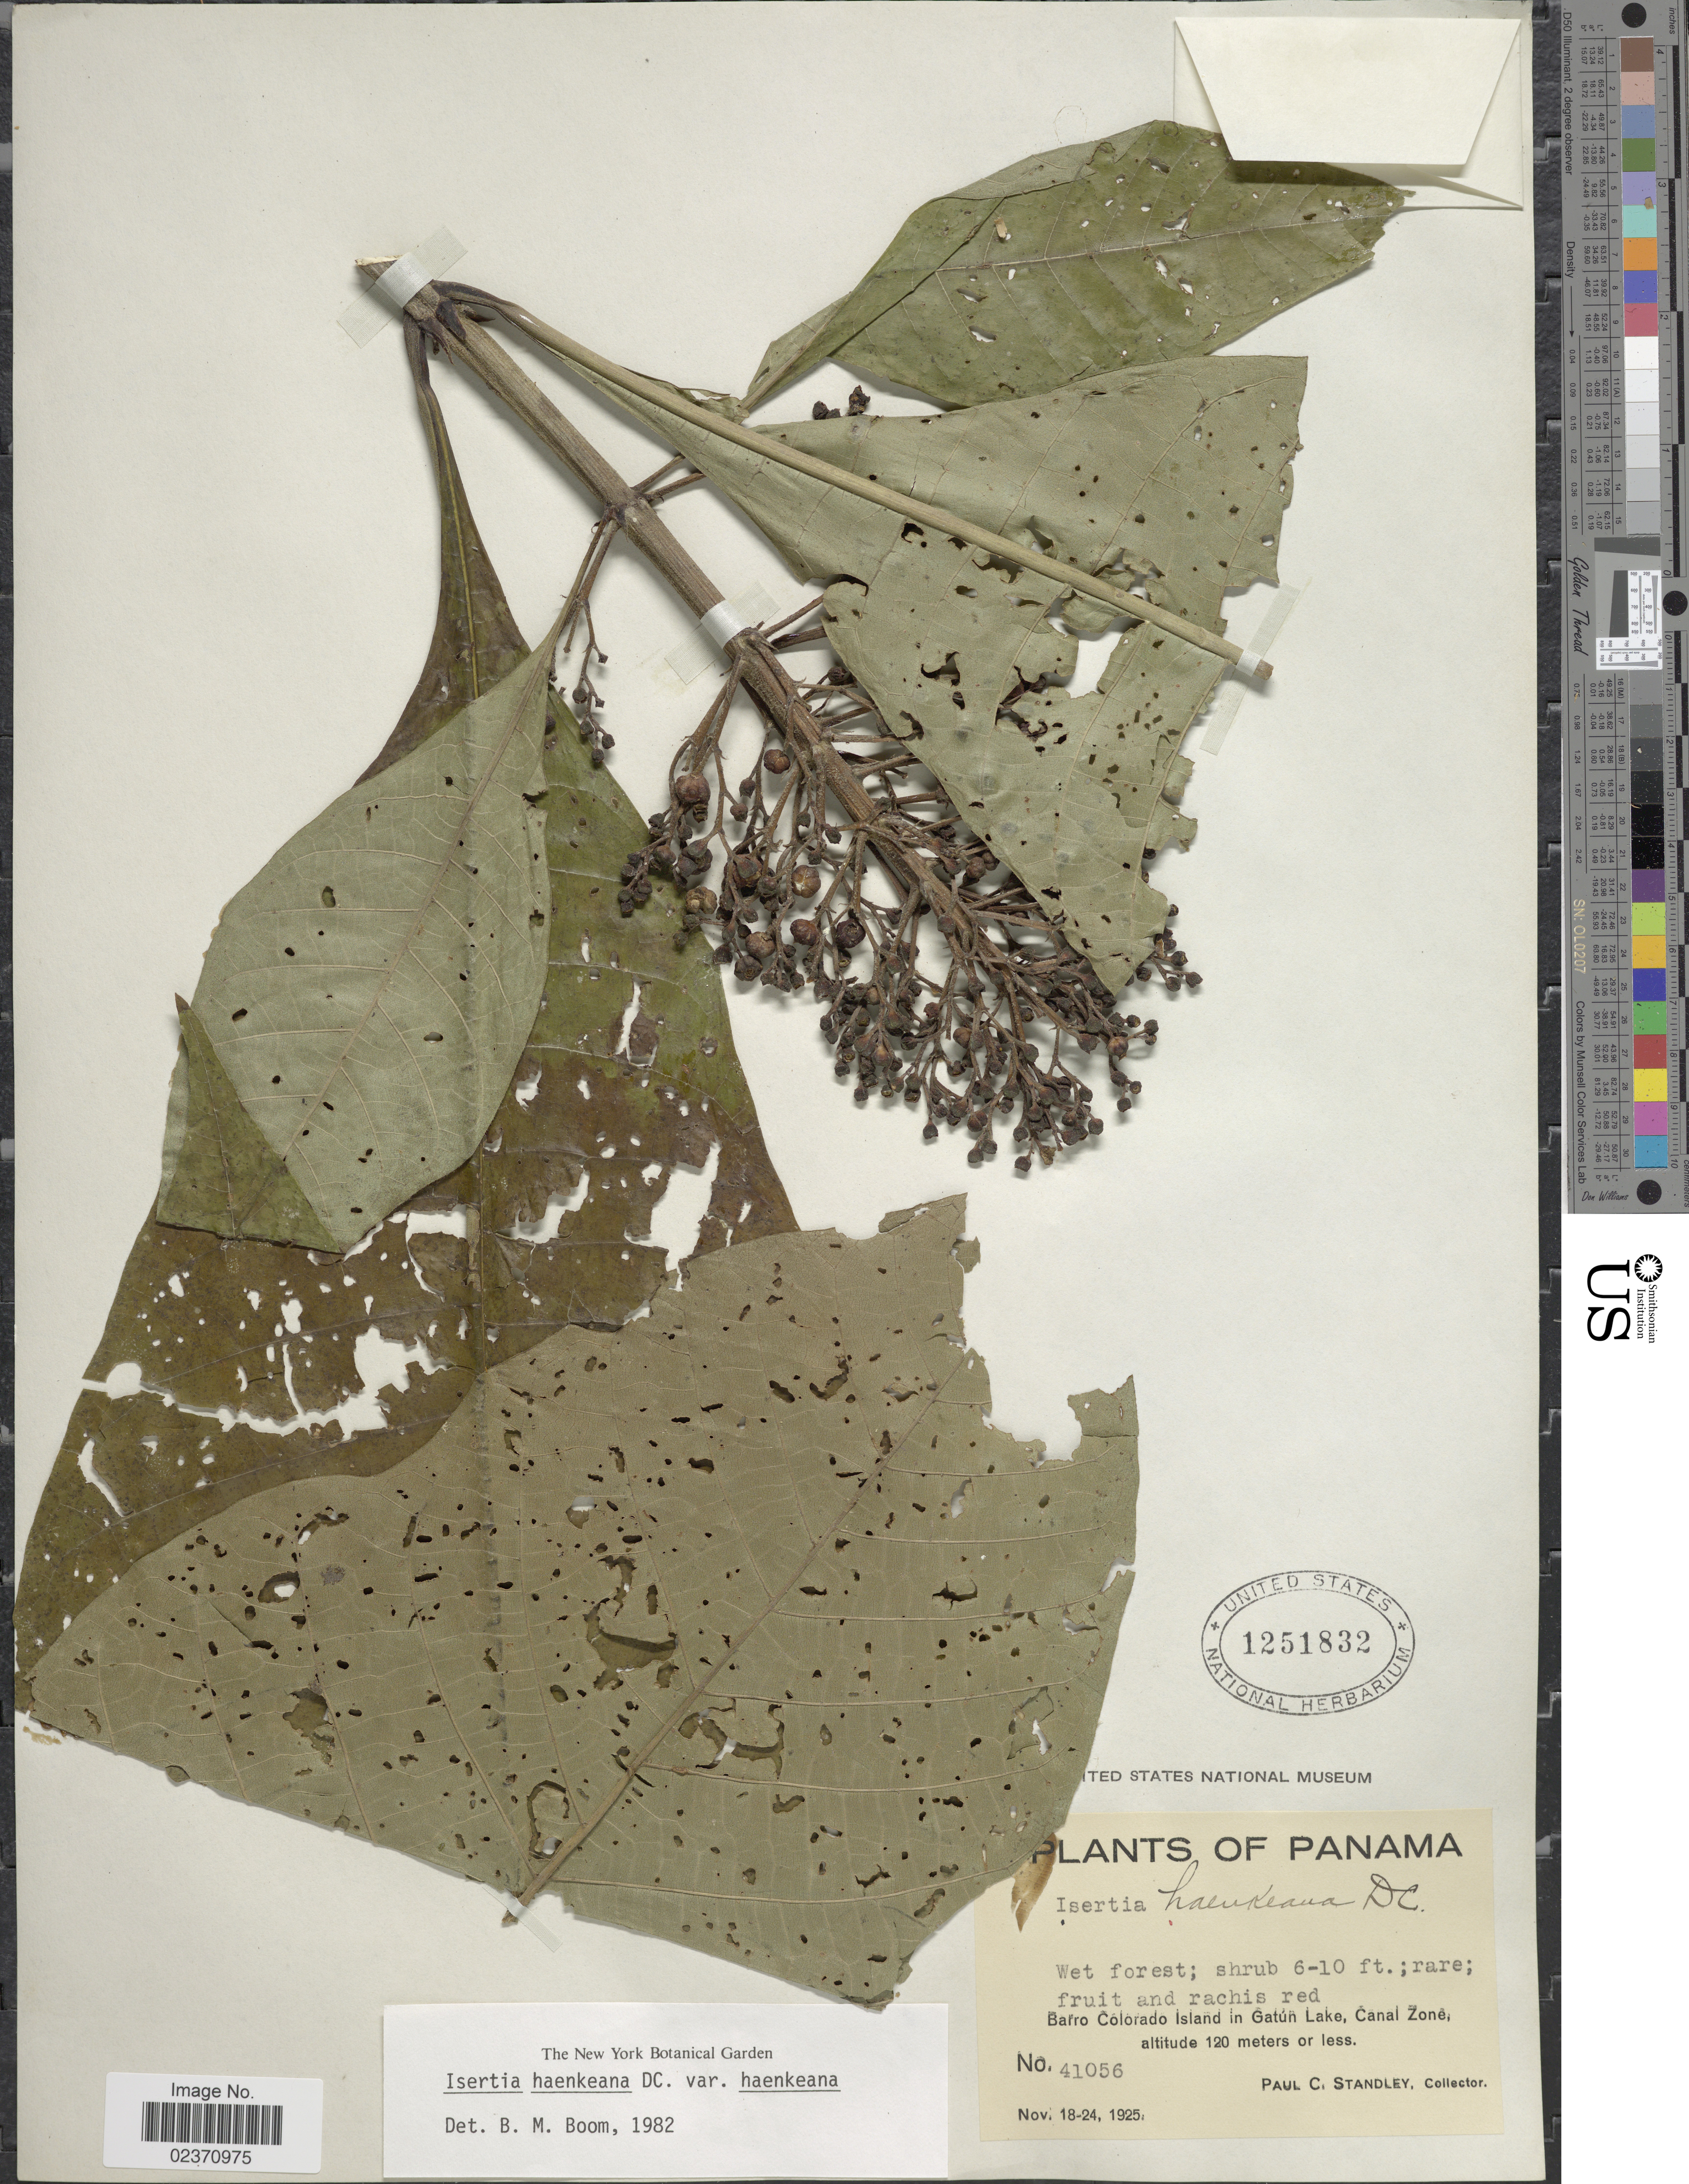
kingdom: Plantae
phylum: Tracheophyta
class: Magnoliopsida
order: Gentianales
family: Rubiaceae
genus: Isertia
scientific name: Isertia haenkeana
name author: DC.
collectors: P. C. Standley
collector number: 41056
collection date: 1925-11-18/1925-11-24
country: Panama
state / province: Panamá Oeste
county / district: Canal Zone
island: Barro Colorado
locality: Barro Colorado Island in Gatun Lake, Canal Zone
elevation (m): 120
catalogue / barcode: US 1251832